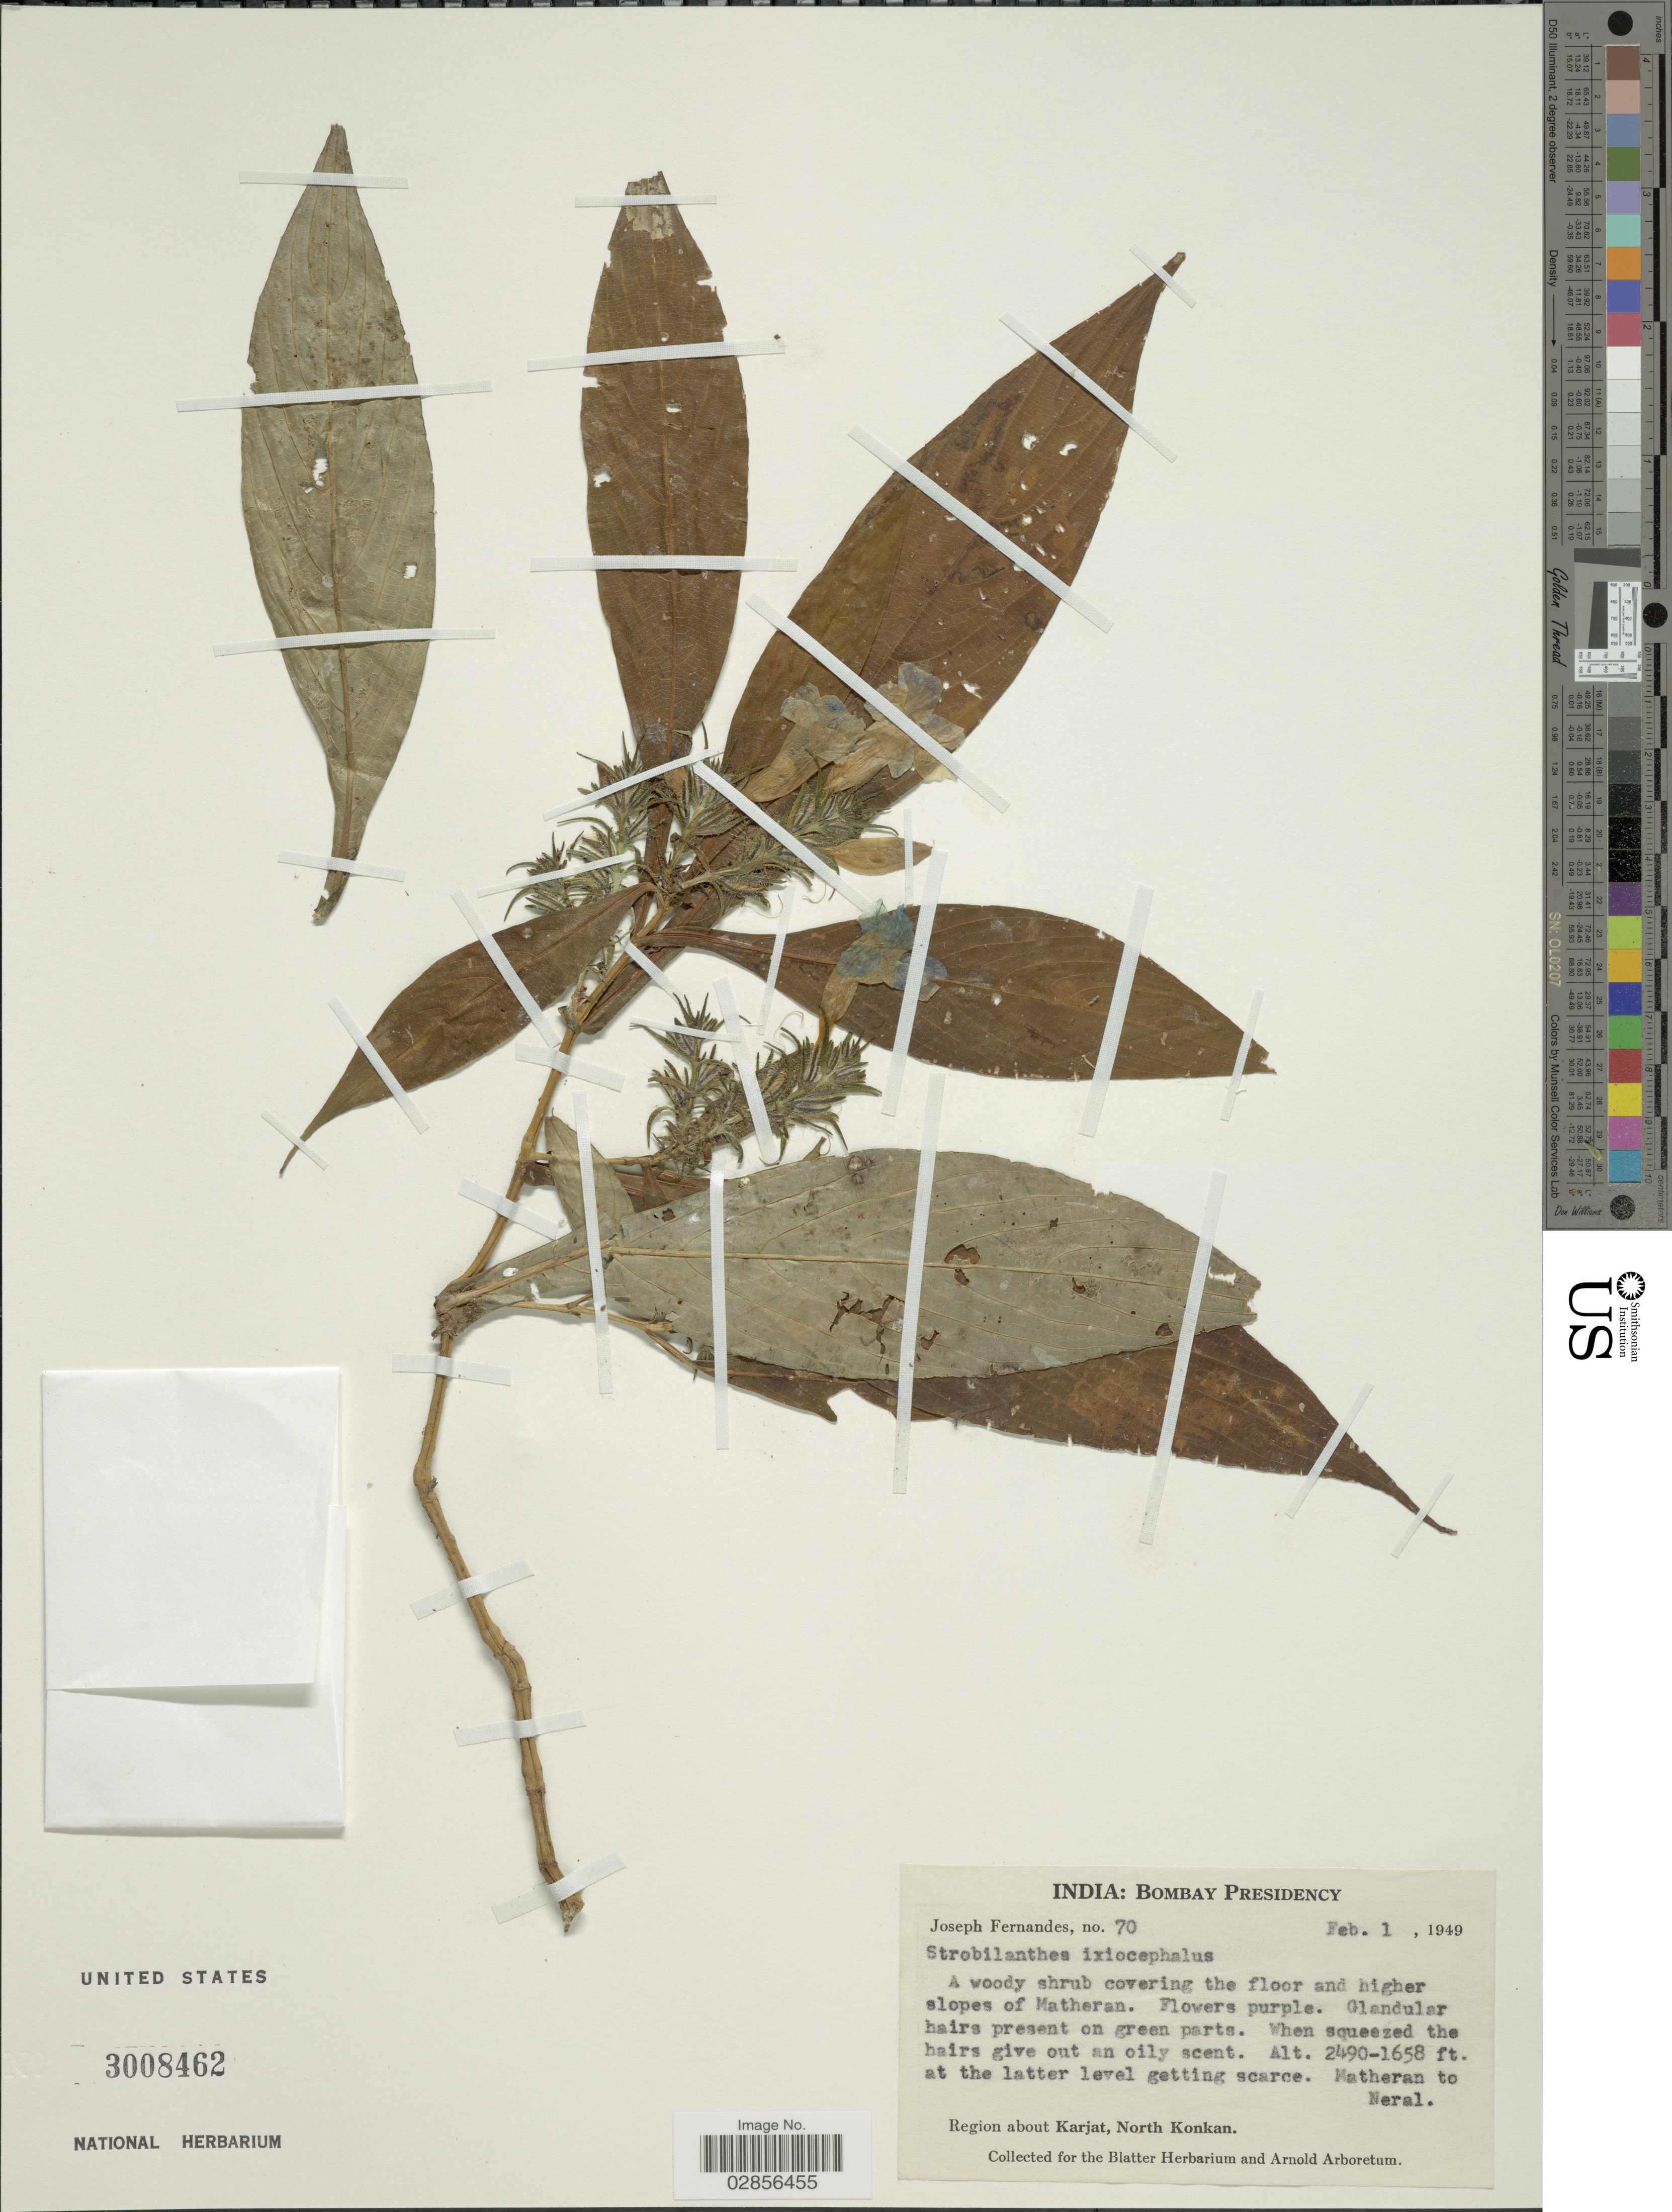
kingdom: Plantae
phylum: Tracheophyta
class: Magnoliopsida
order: Lamiales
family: Acanthaceae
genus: Strobilanthes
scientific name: Strobilanthes ixiocephala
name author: Benth.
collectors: J. Fernandes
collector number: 70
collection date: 1949-02-01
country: India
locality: Bombay Presidency. Matheran to Neral. Region about Karjat, North Konkan.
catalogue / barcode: US 3008462